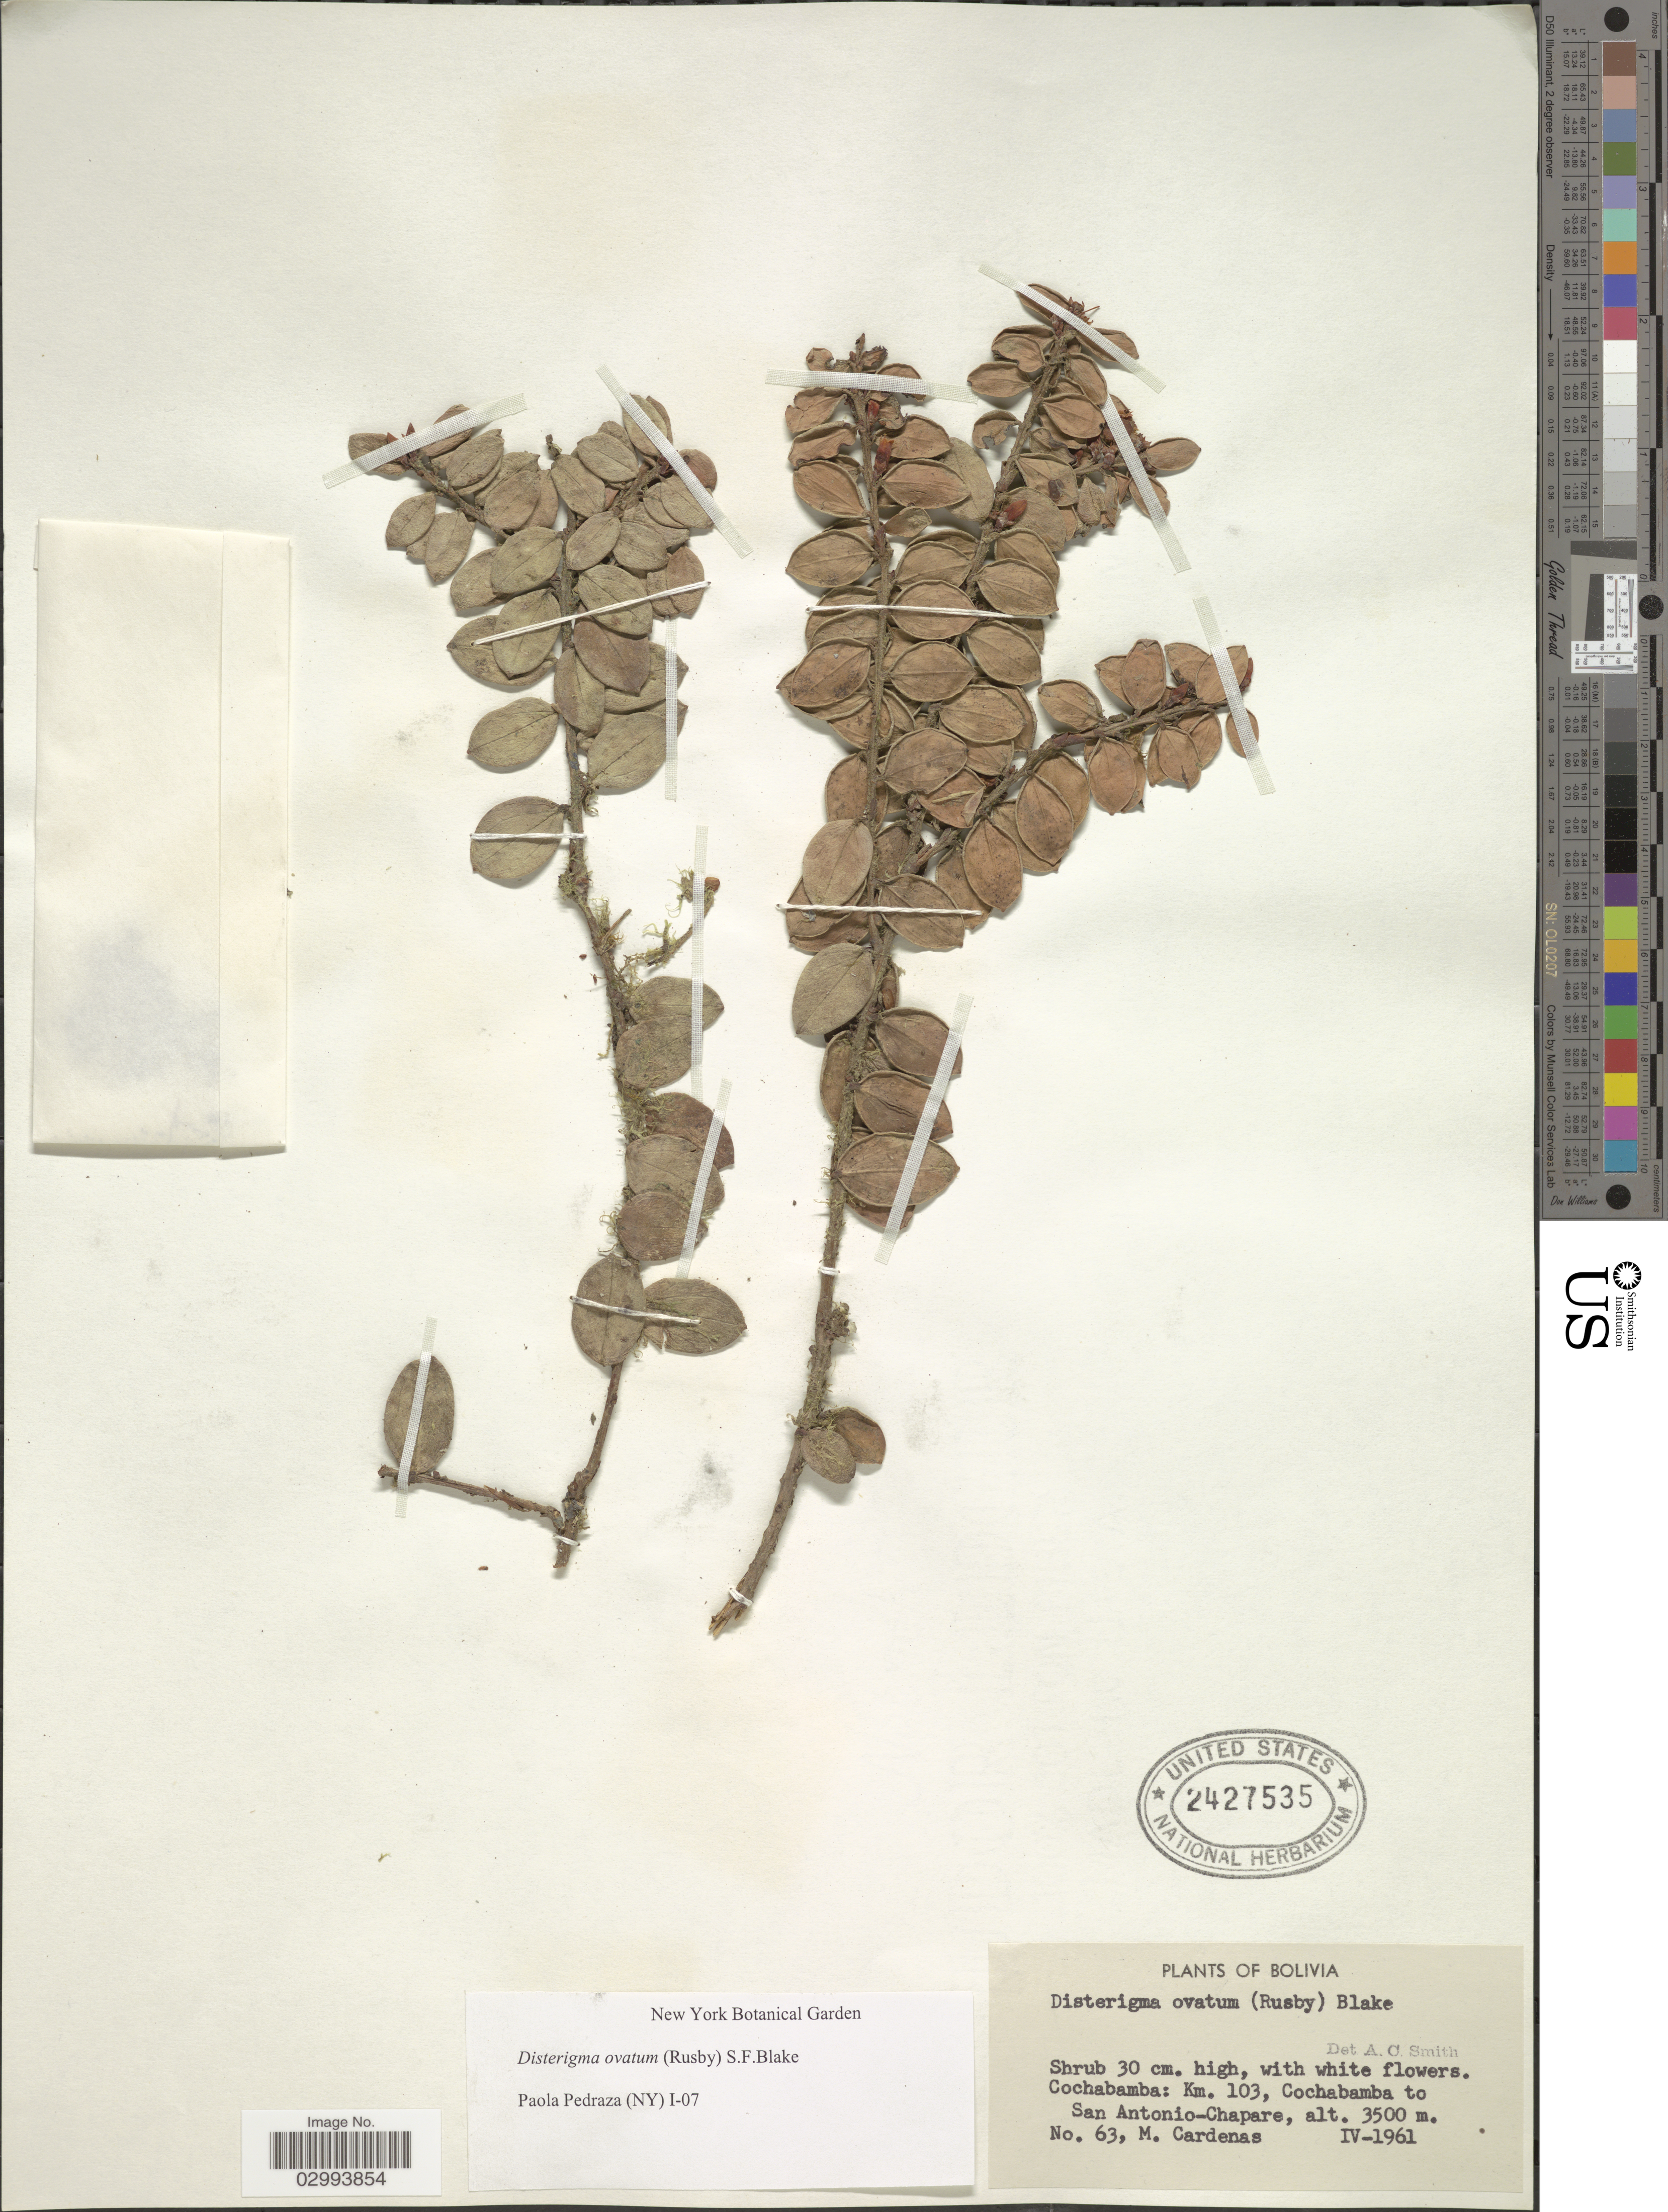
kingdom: Plantae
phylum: Tracheophyta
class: Magnoliopsida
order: Ericales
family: Ericaceae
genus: Disterigma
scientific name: Disterigma ovatum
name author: (Rusby) S.F. Blake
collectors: M. Cárdenas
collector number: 63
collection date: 1961-04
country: Bolivia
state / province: Cochabamba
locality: Km. 103, Cochabamba to San Antonio-Chapare.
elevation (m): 3500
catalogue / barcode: US 2427535